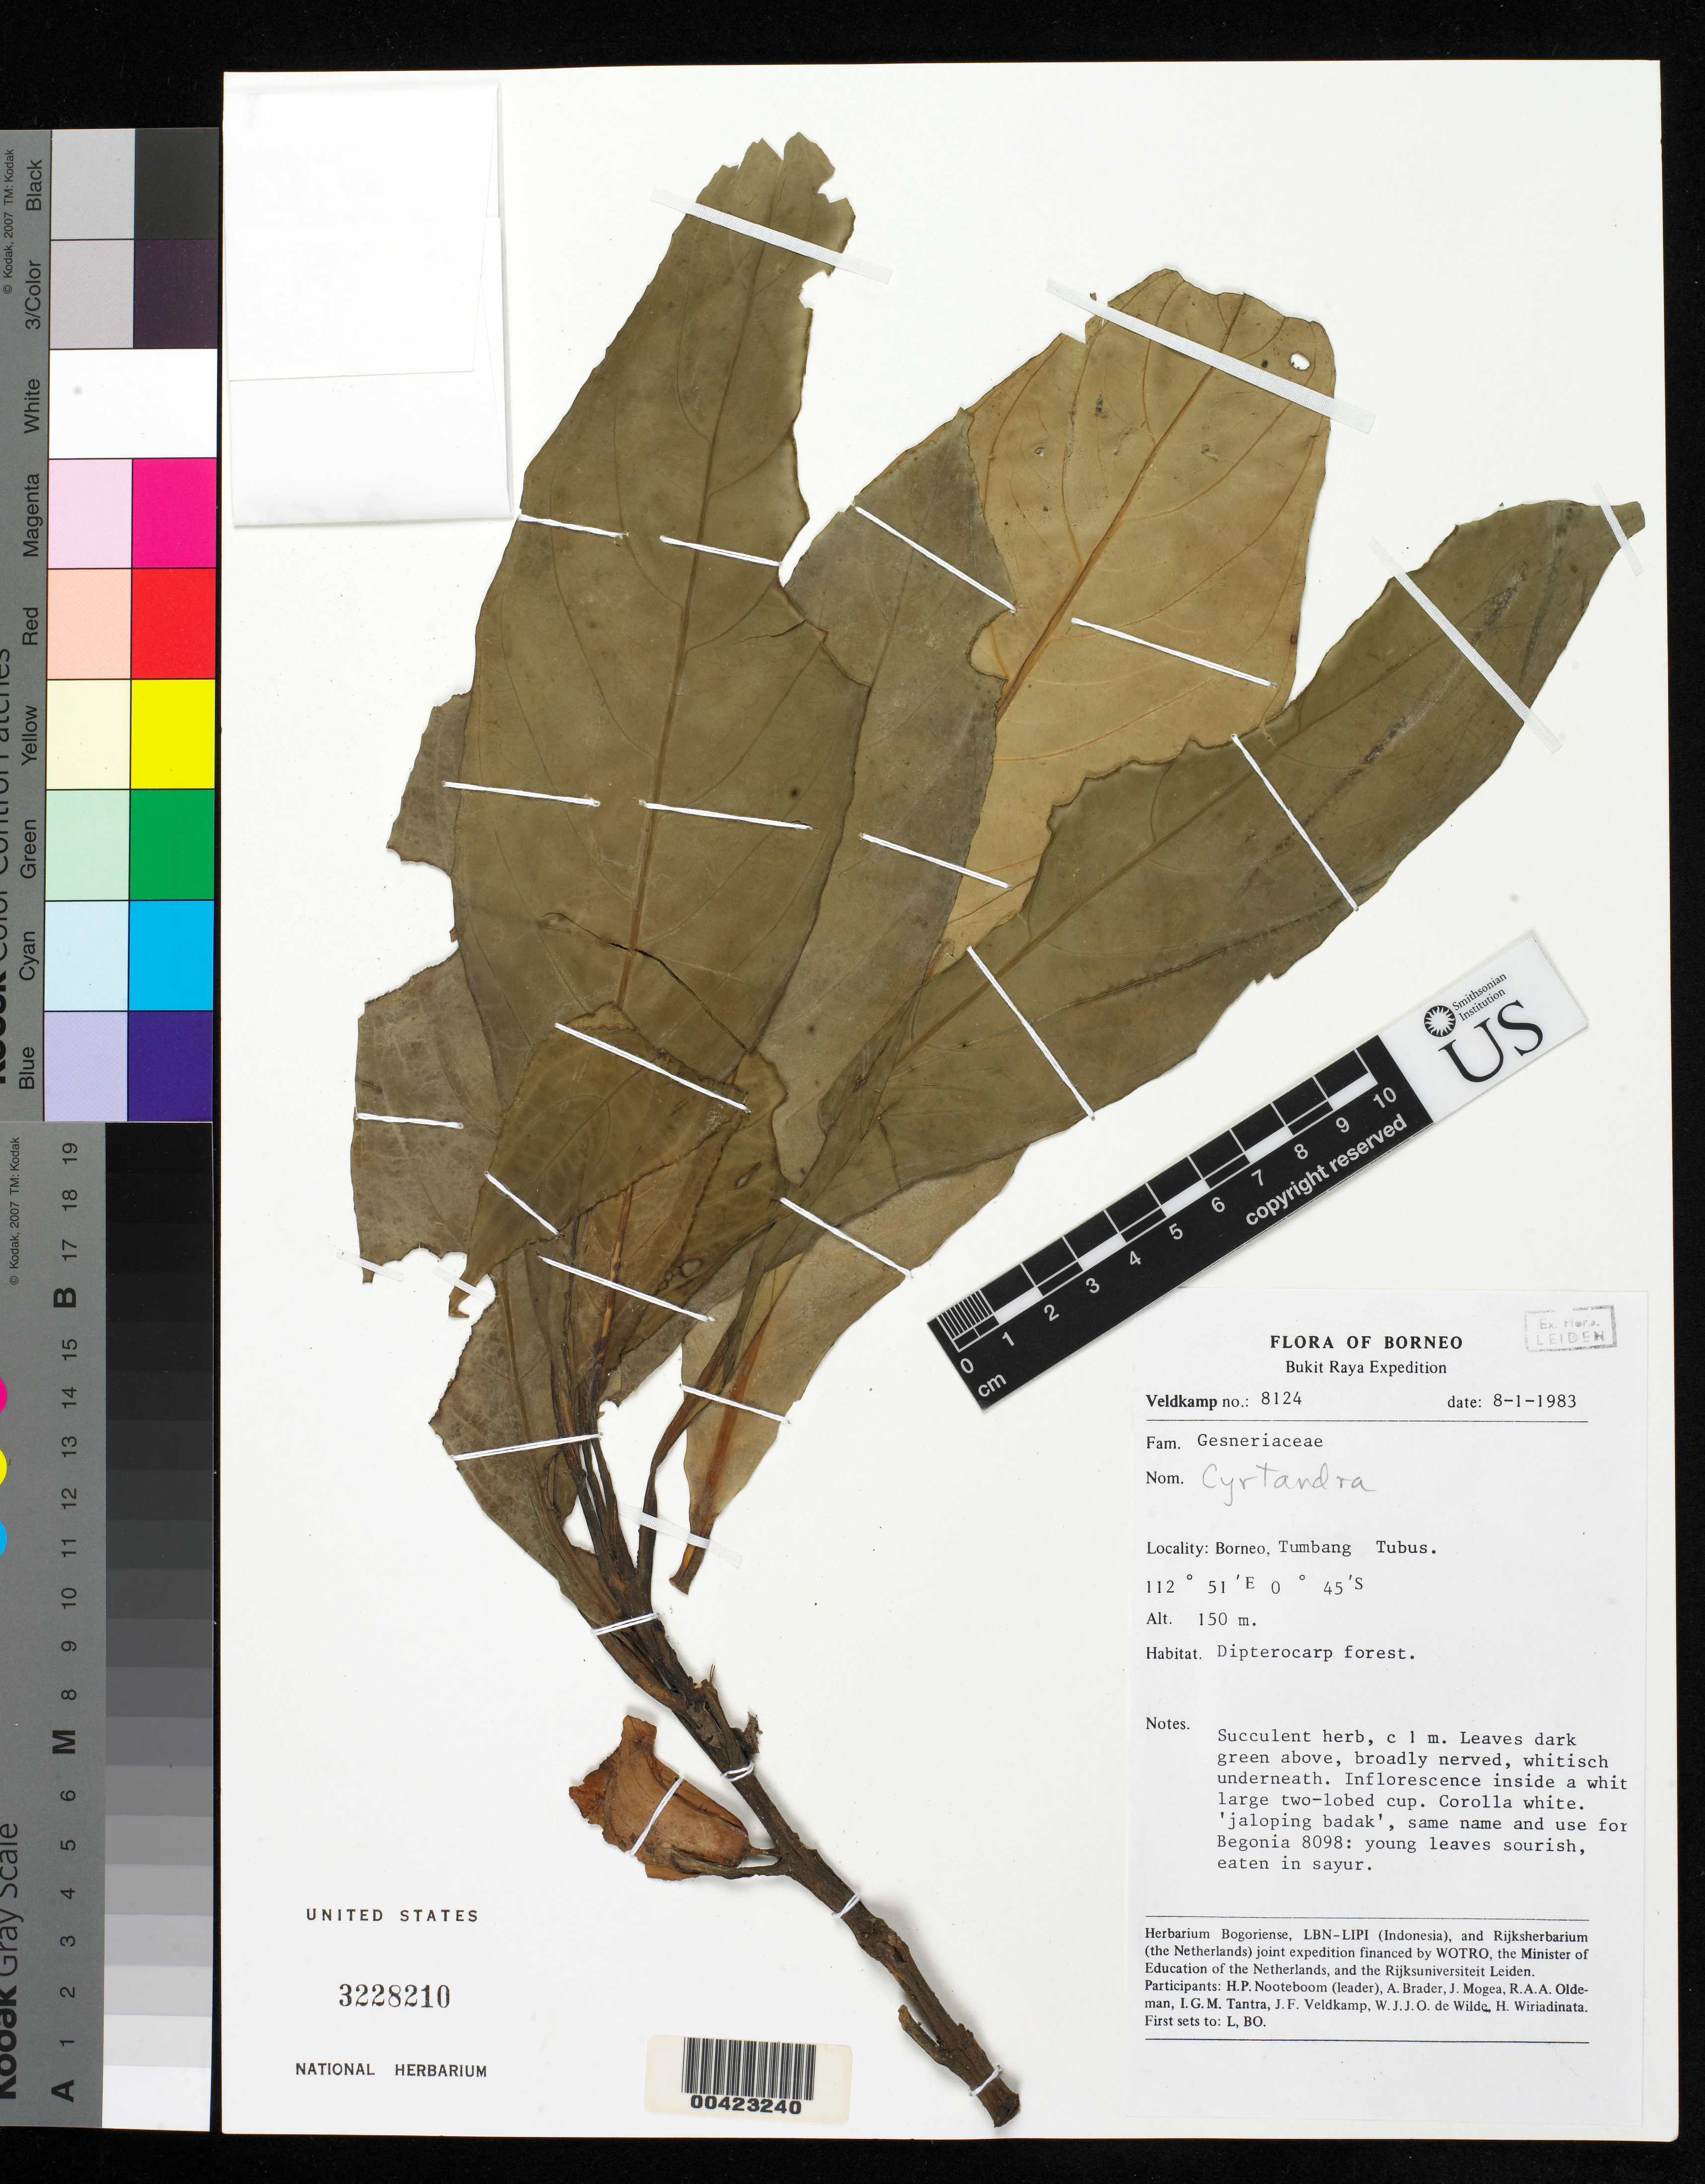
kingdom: Plantae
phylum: Tracheophyta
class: Magnoliopsida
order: Lamiales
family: Gesneriaceae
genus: Cyrtandra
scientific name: Cyrtandra sp.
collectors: J. F. Veldkamp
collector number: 8124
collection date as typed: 08 Jan 1983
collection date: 1983-01-08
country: Indonesia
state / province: Kalimantan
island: Borneo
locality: Tumbang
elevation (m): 150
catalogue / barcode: US 3228210